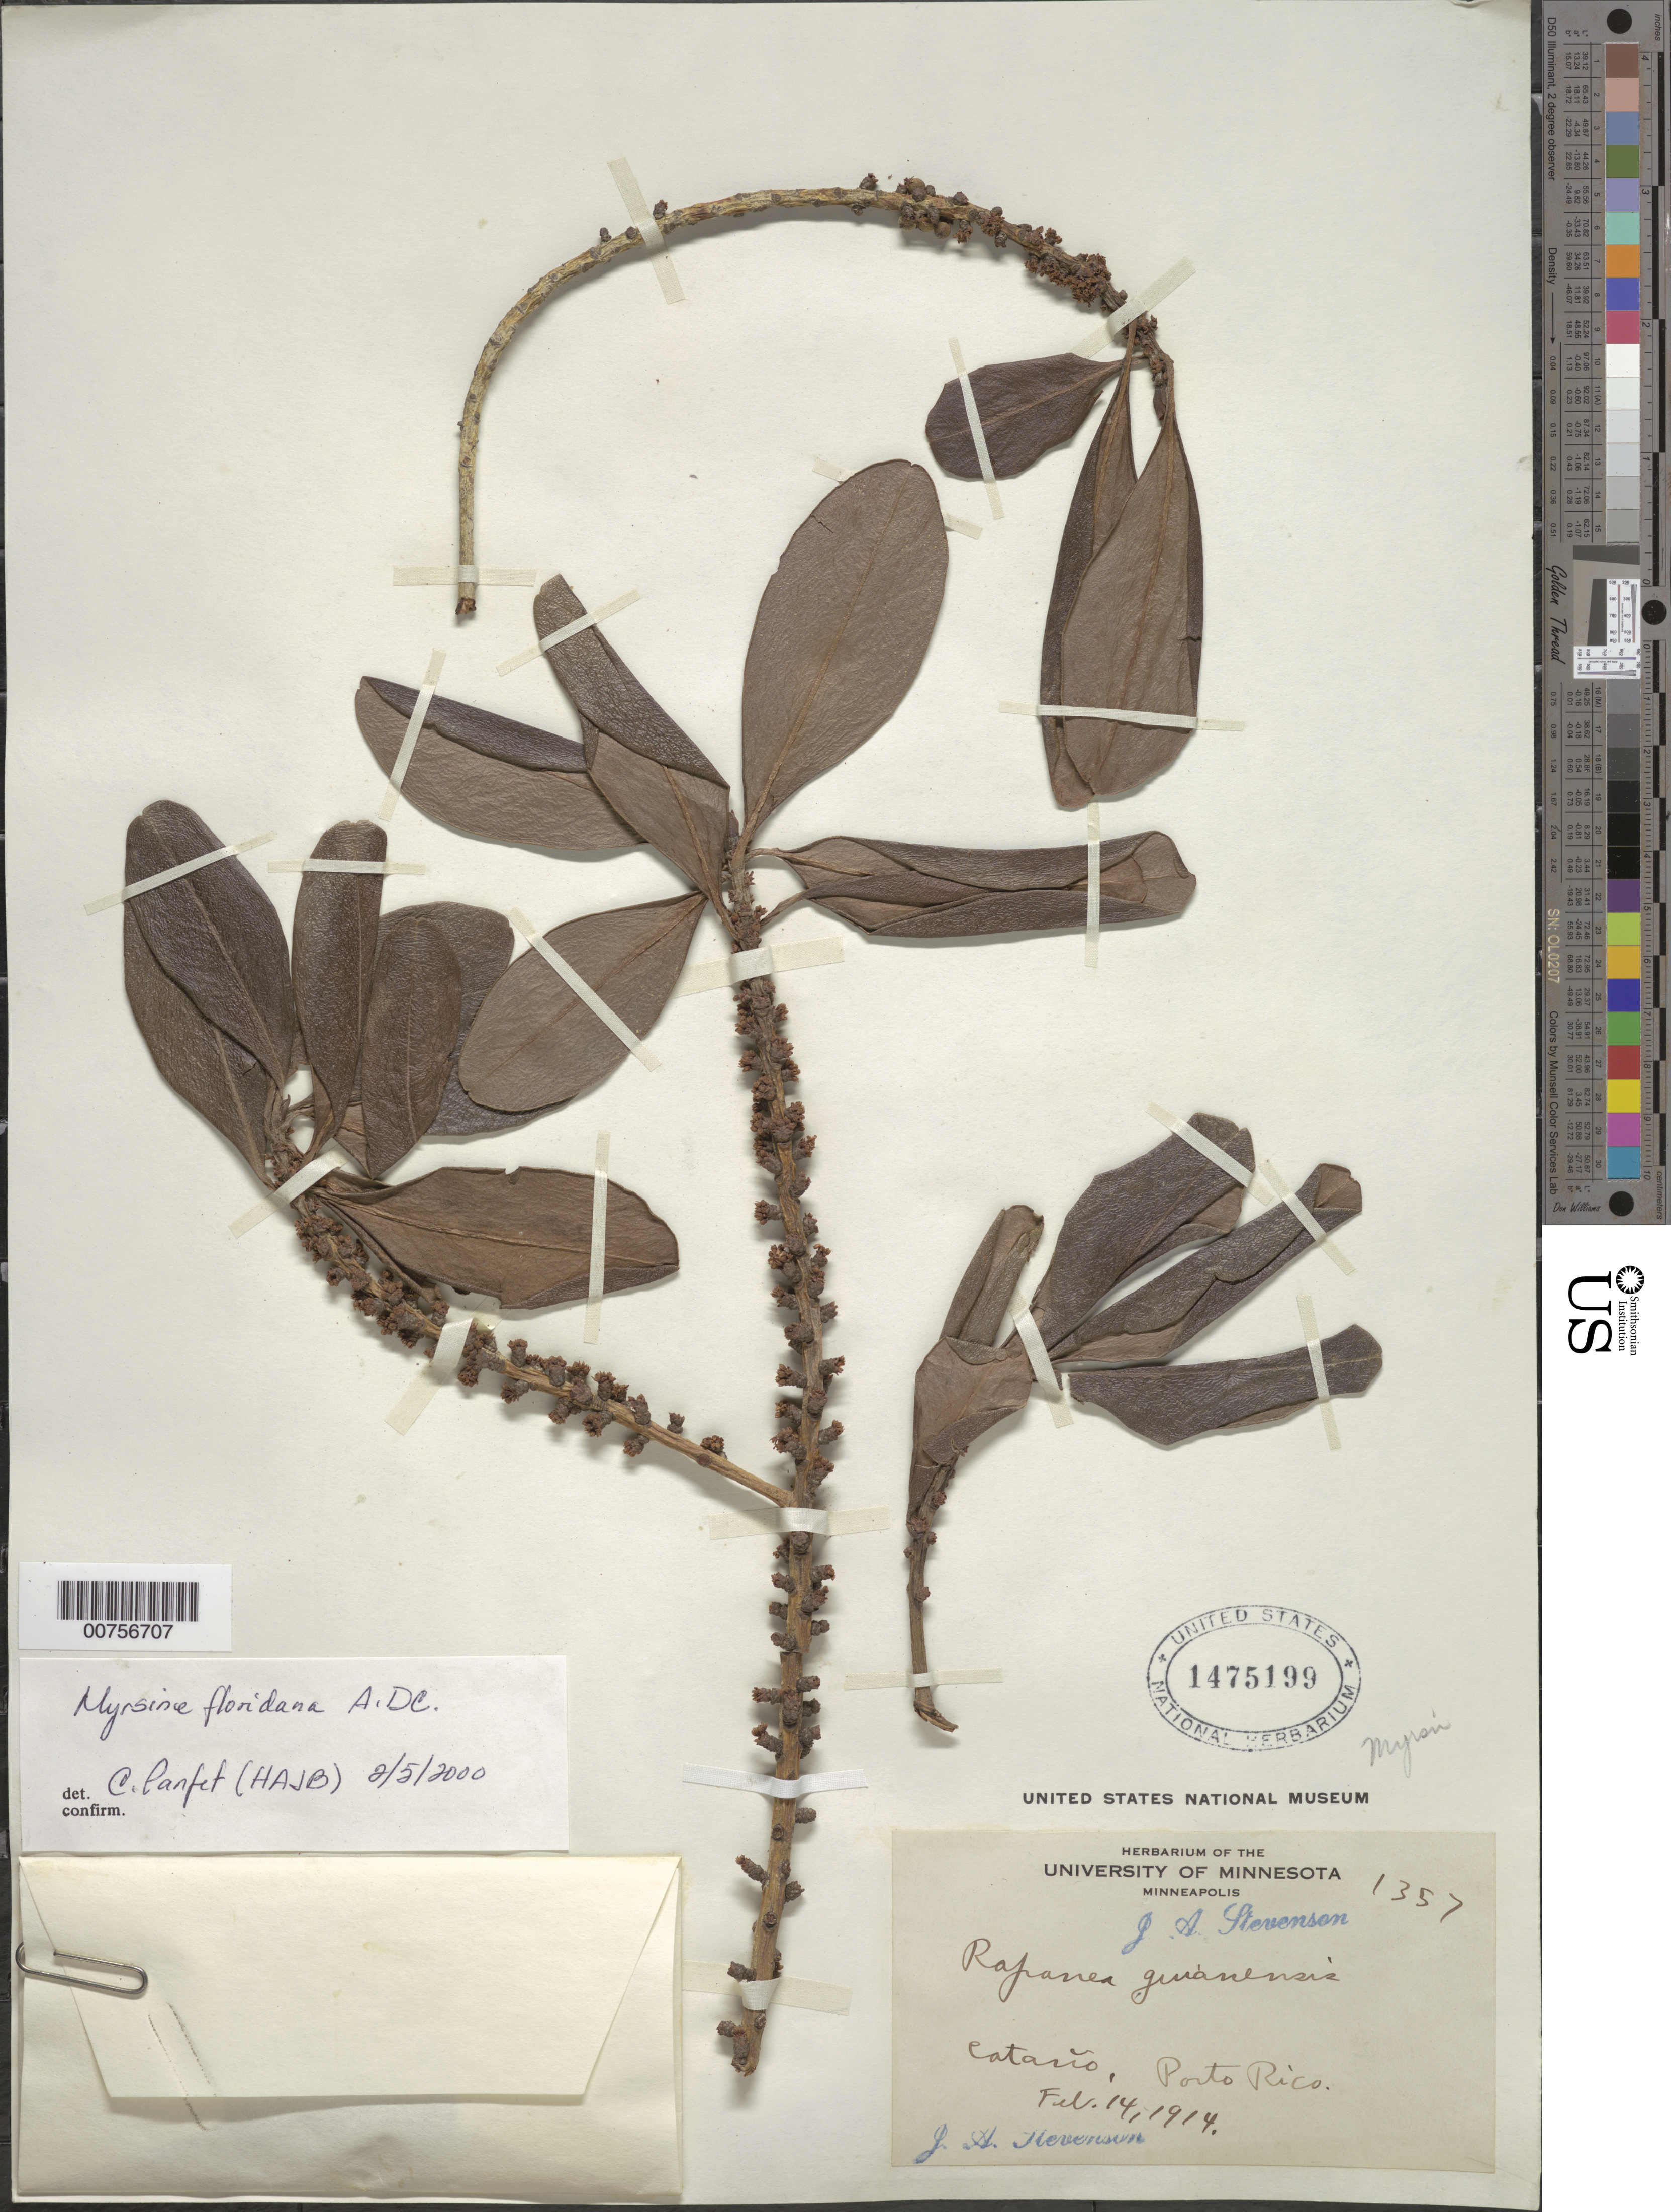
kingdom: Plantae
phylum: Tracheophyta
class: Magnoliopsida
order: Ericales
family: Primulaceae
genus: Myrsine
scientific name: Myrsine floridana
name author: A. DC.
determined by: Panfet, C.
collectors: J. Stevenson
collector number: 1357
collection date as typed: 14 Feb 1914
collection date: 1914-02-14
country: Puerto Rico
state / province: Cataño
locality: Cataño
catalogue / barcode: US 1475199